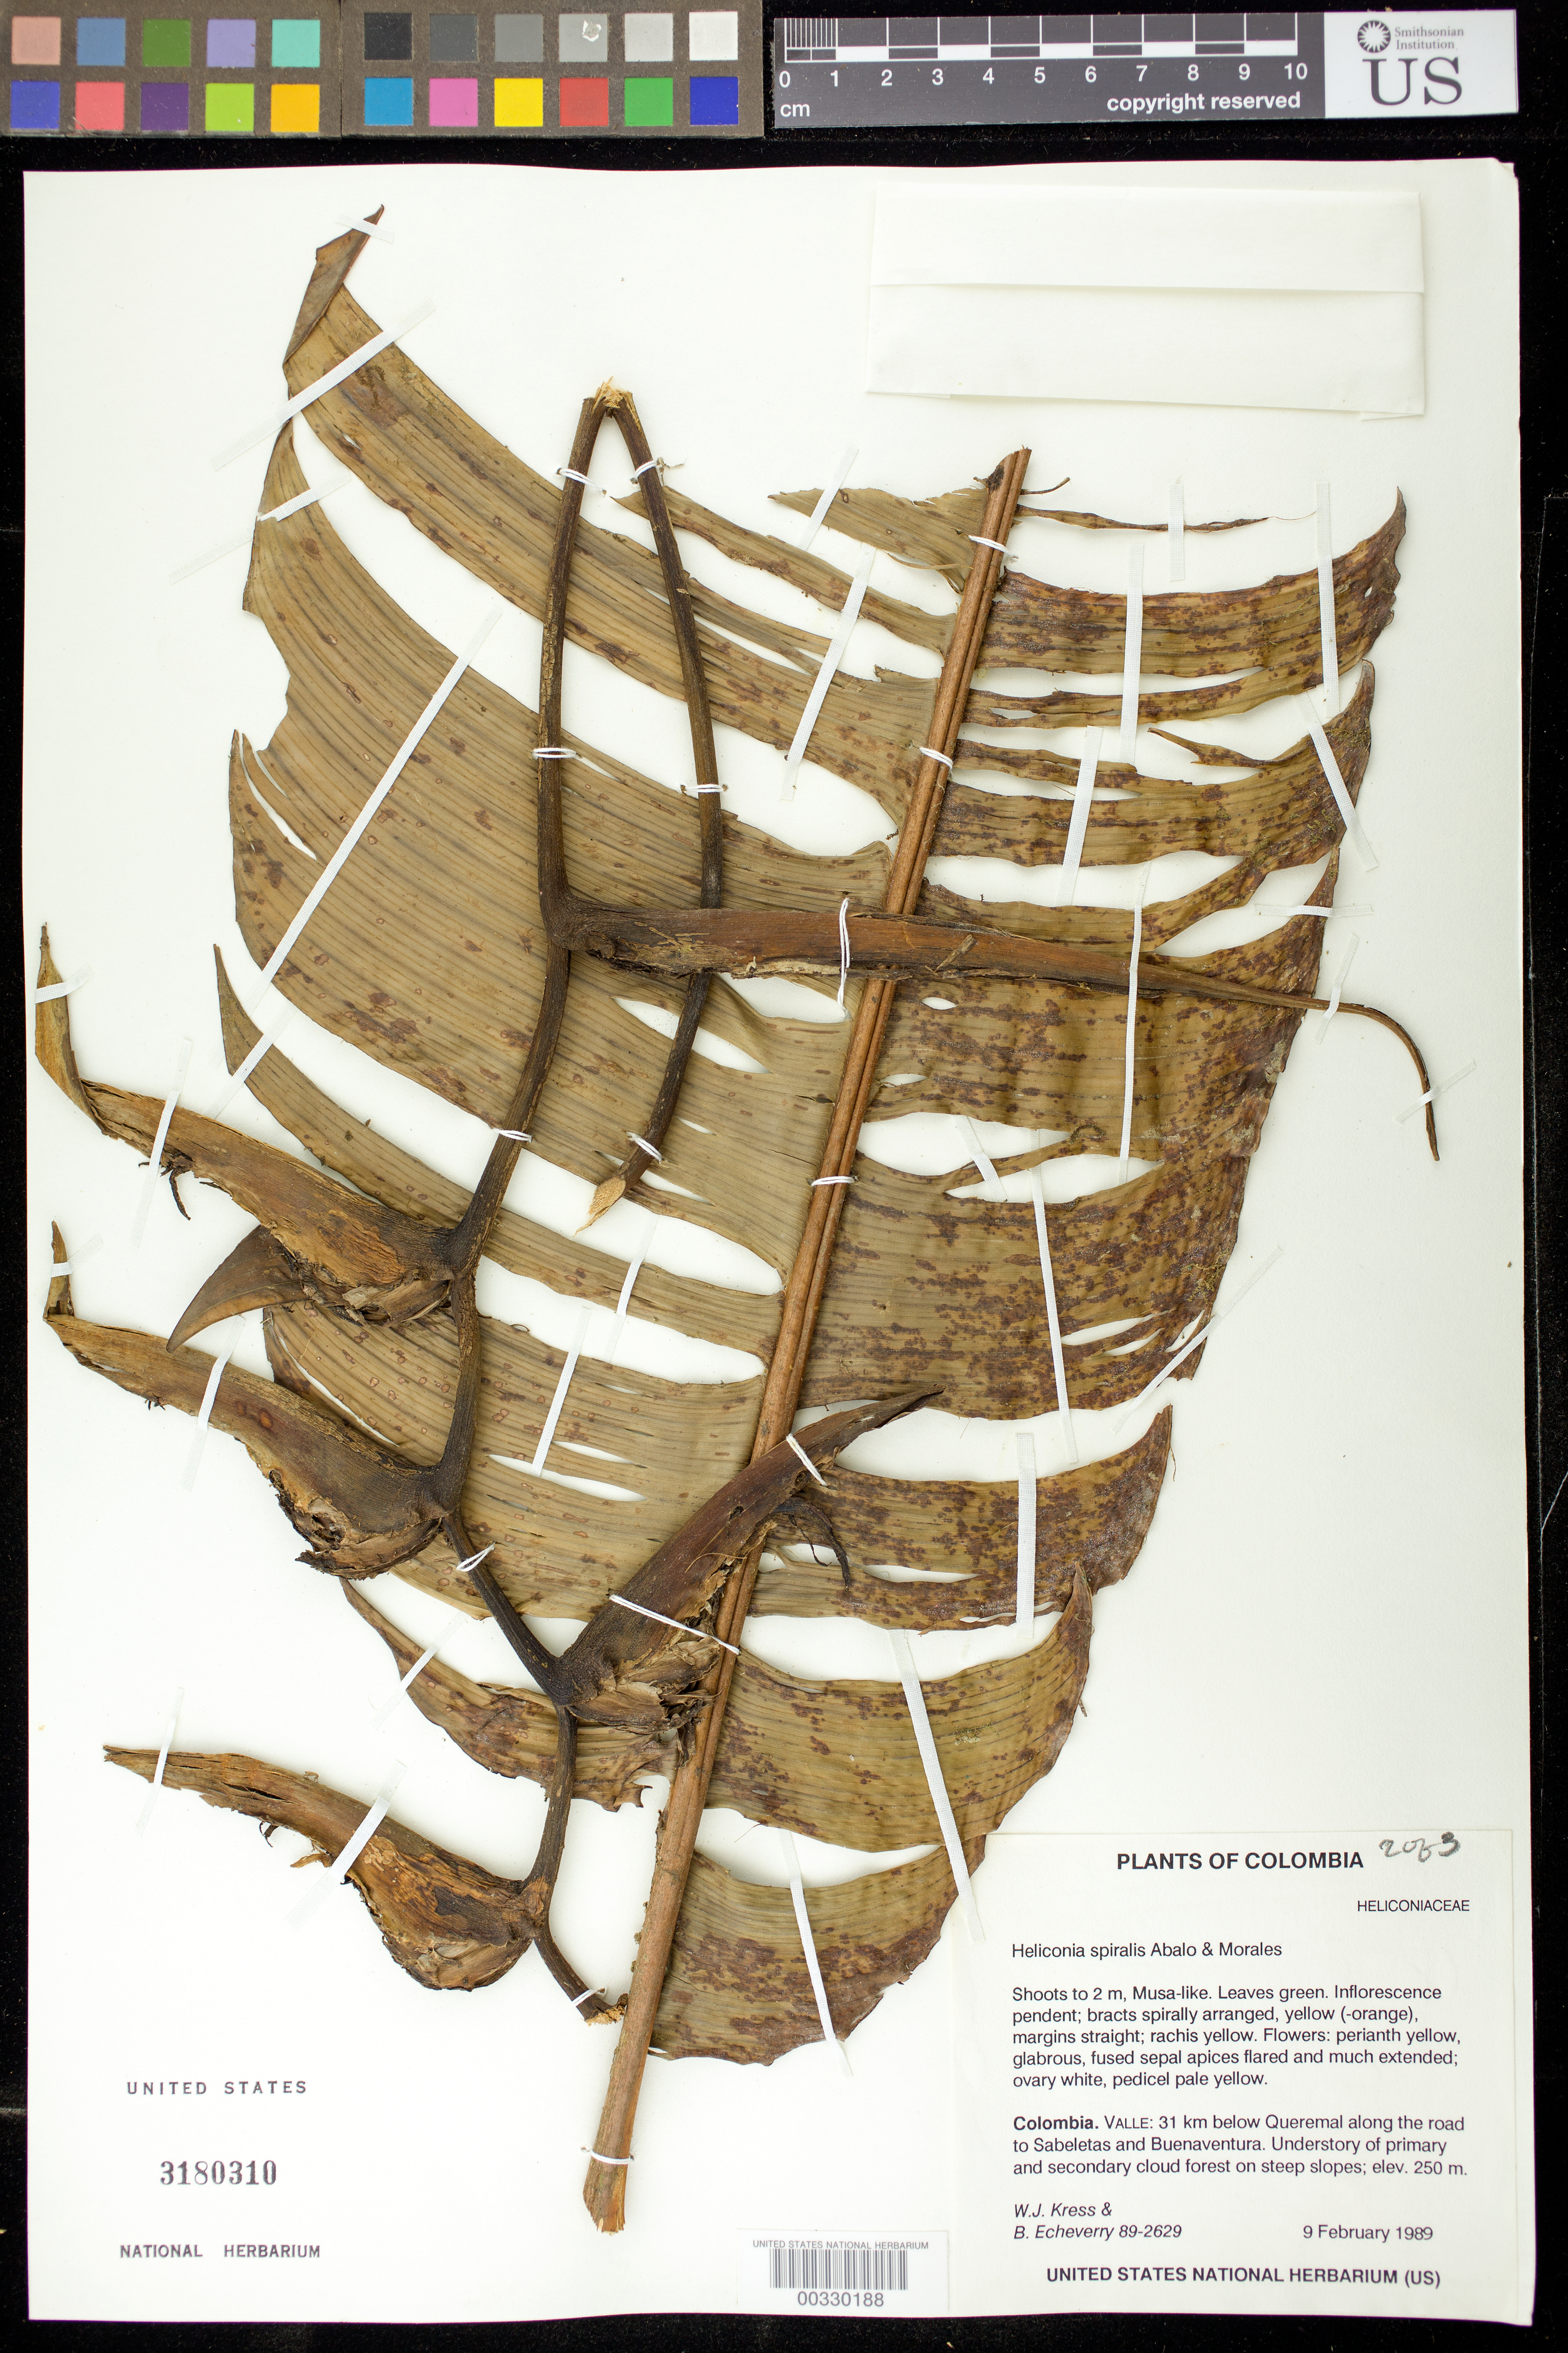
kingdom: Plantae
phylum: Tracheophyta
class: Liliopsida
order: Zingiberales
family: Heliconiaceae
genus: Heliconia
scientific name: Heliconia spiralis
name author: Abalo & G. Morales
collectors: W. J. Kress & B. Echeverry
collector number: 89-2629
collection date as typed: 09 Feb 1989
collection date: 1989-02-09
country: Colombia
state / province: Valle del Cauca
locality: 31 km below Queremal along road to Sabeletas and Buena Ventura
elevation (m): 250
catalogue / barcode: US 3180310